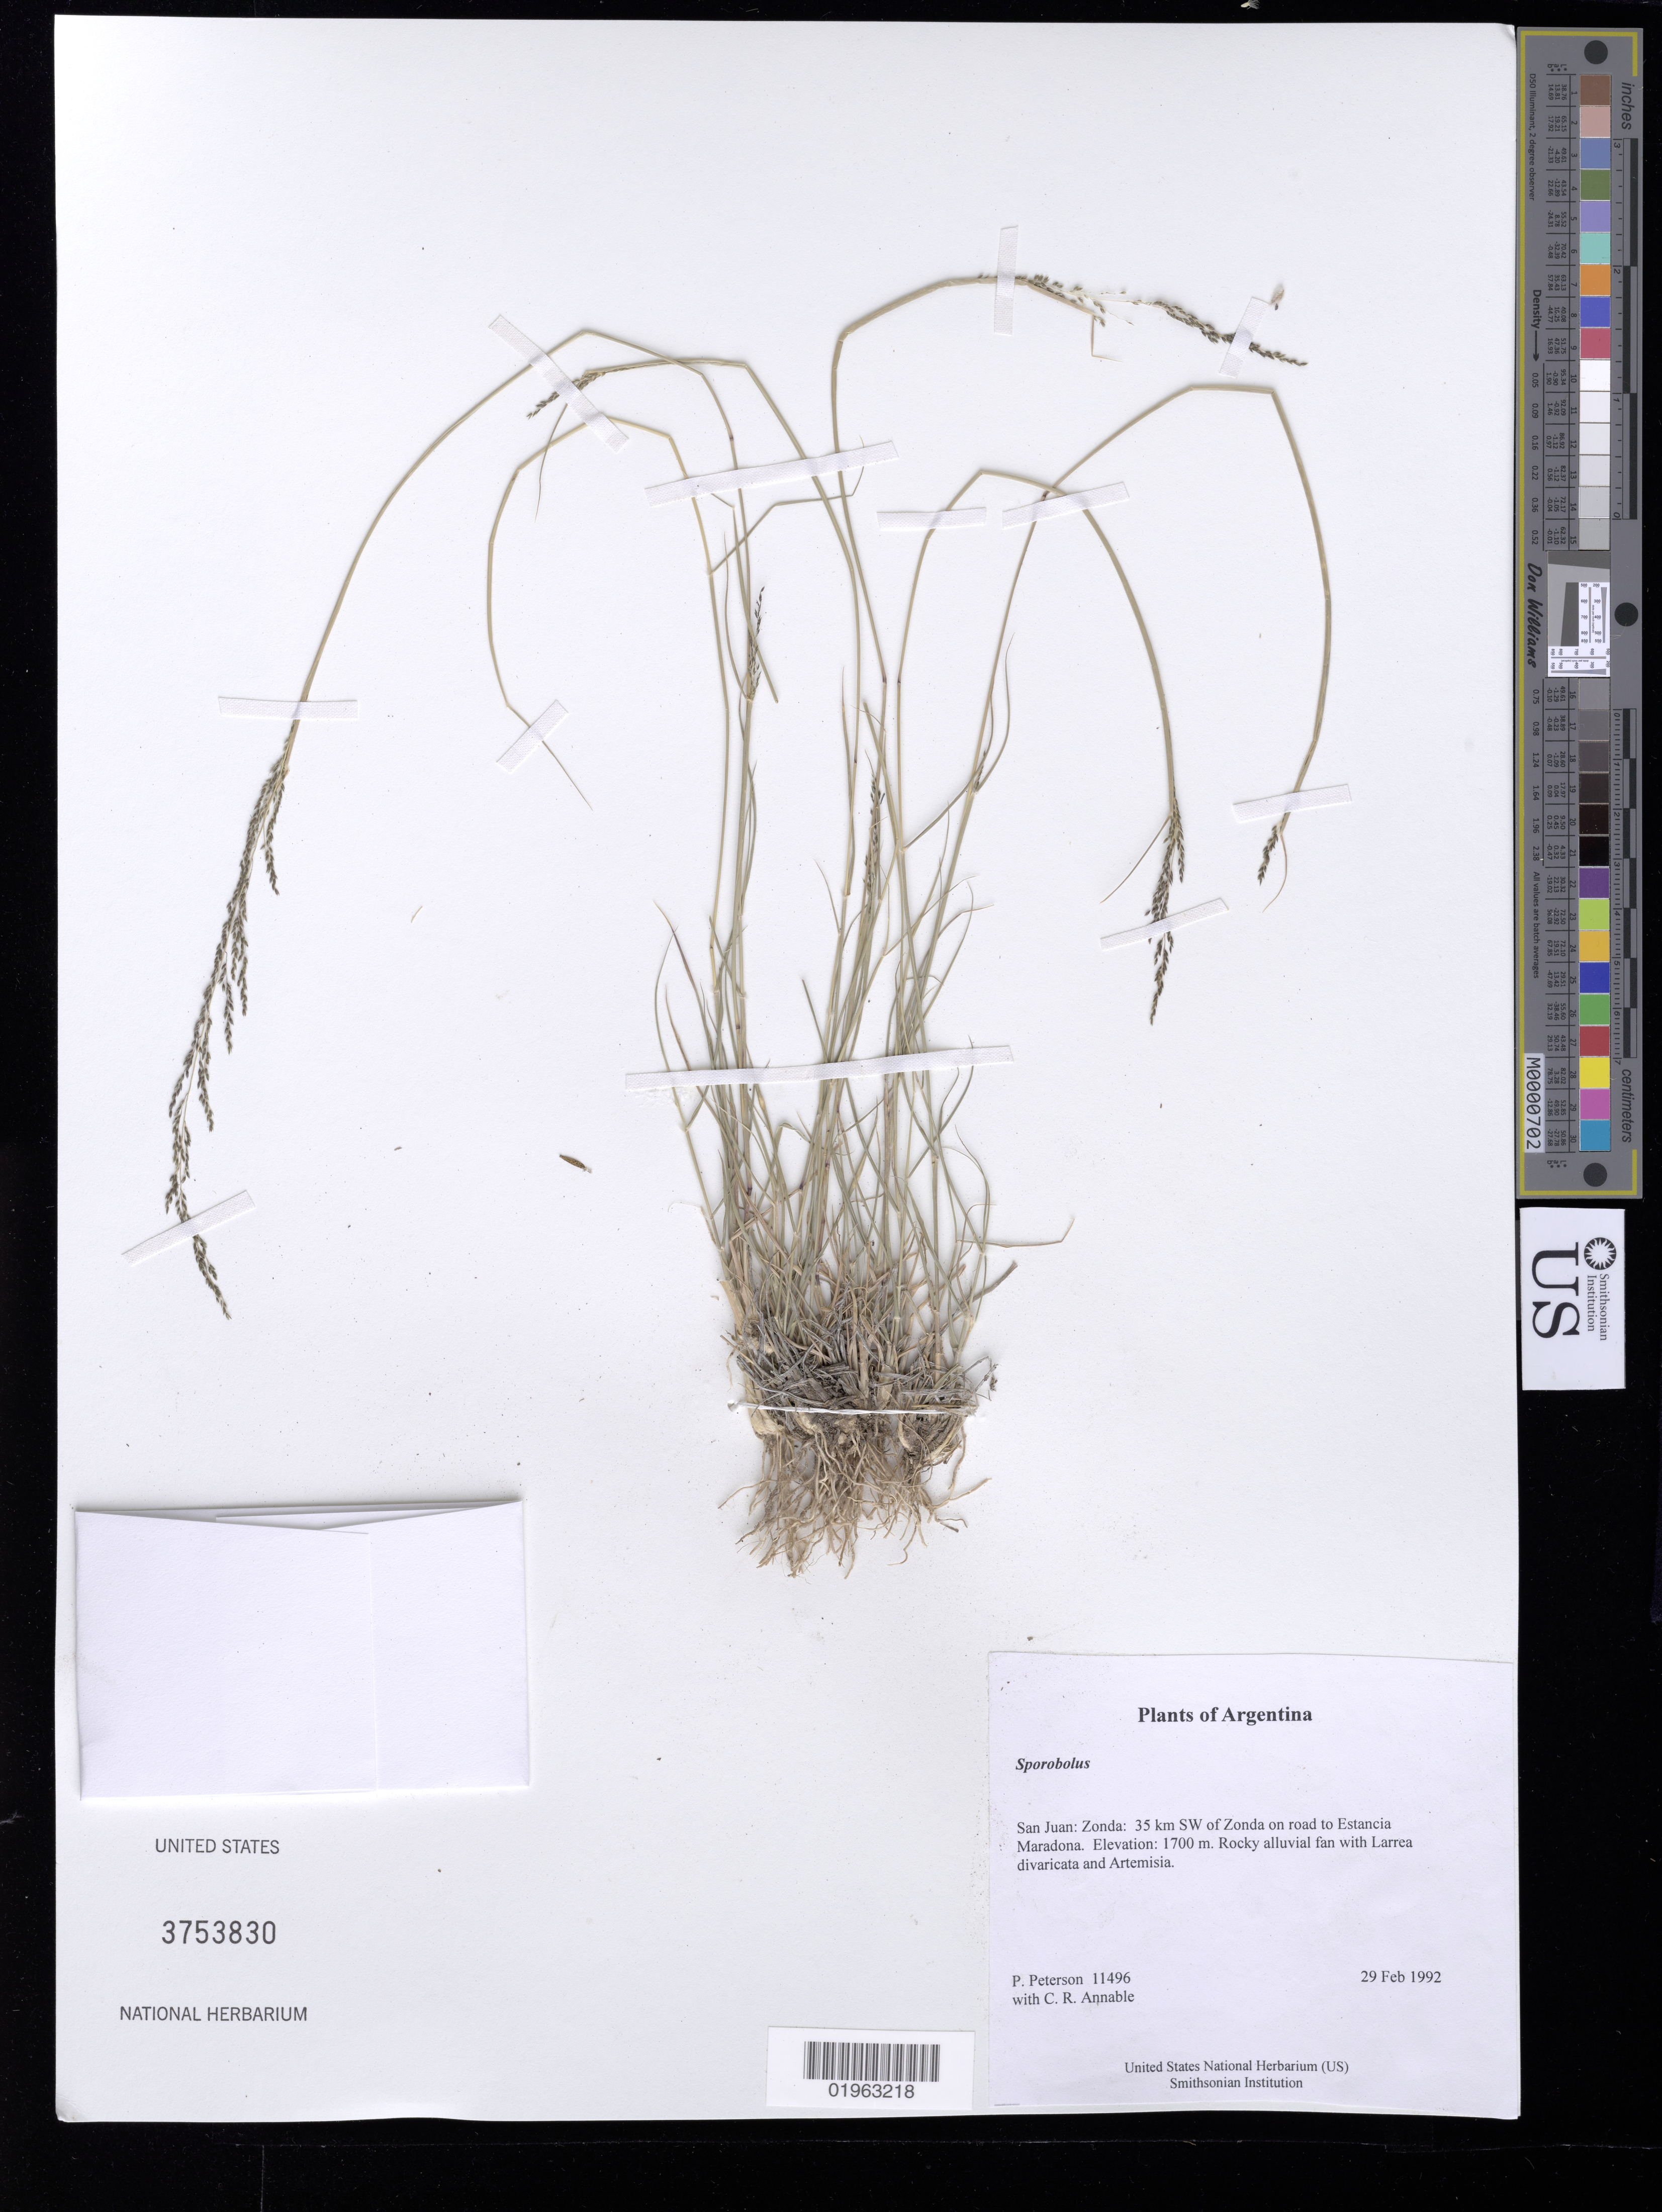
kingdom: Plantae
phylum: Tracheophyta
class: Liliopsida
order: Poales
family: Poaceae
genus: Sporobolus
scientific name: Sporobolus sp.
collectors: P. M. Peterson & C. R. Annable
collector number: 11496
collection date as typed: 29 Feb 1992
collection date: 1992-02-29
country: Argentina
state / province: San Juan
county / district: Zonda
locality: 35 km SW of Zonda on road to Estancia Maradona.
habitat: Rocky alluvial fan with Larrea divaricata and Artemisia.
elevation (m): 1700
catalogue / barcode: US 3753830